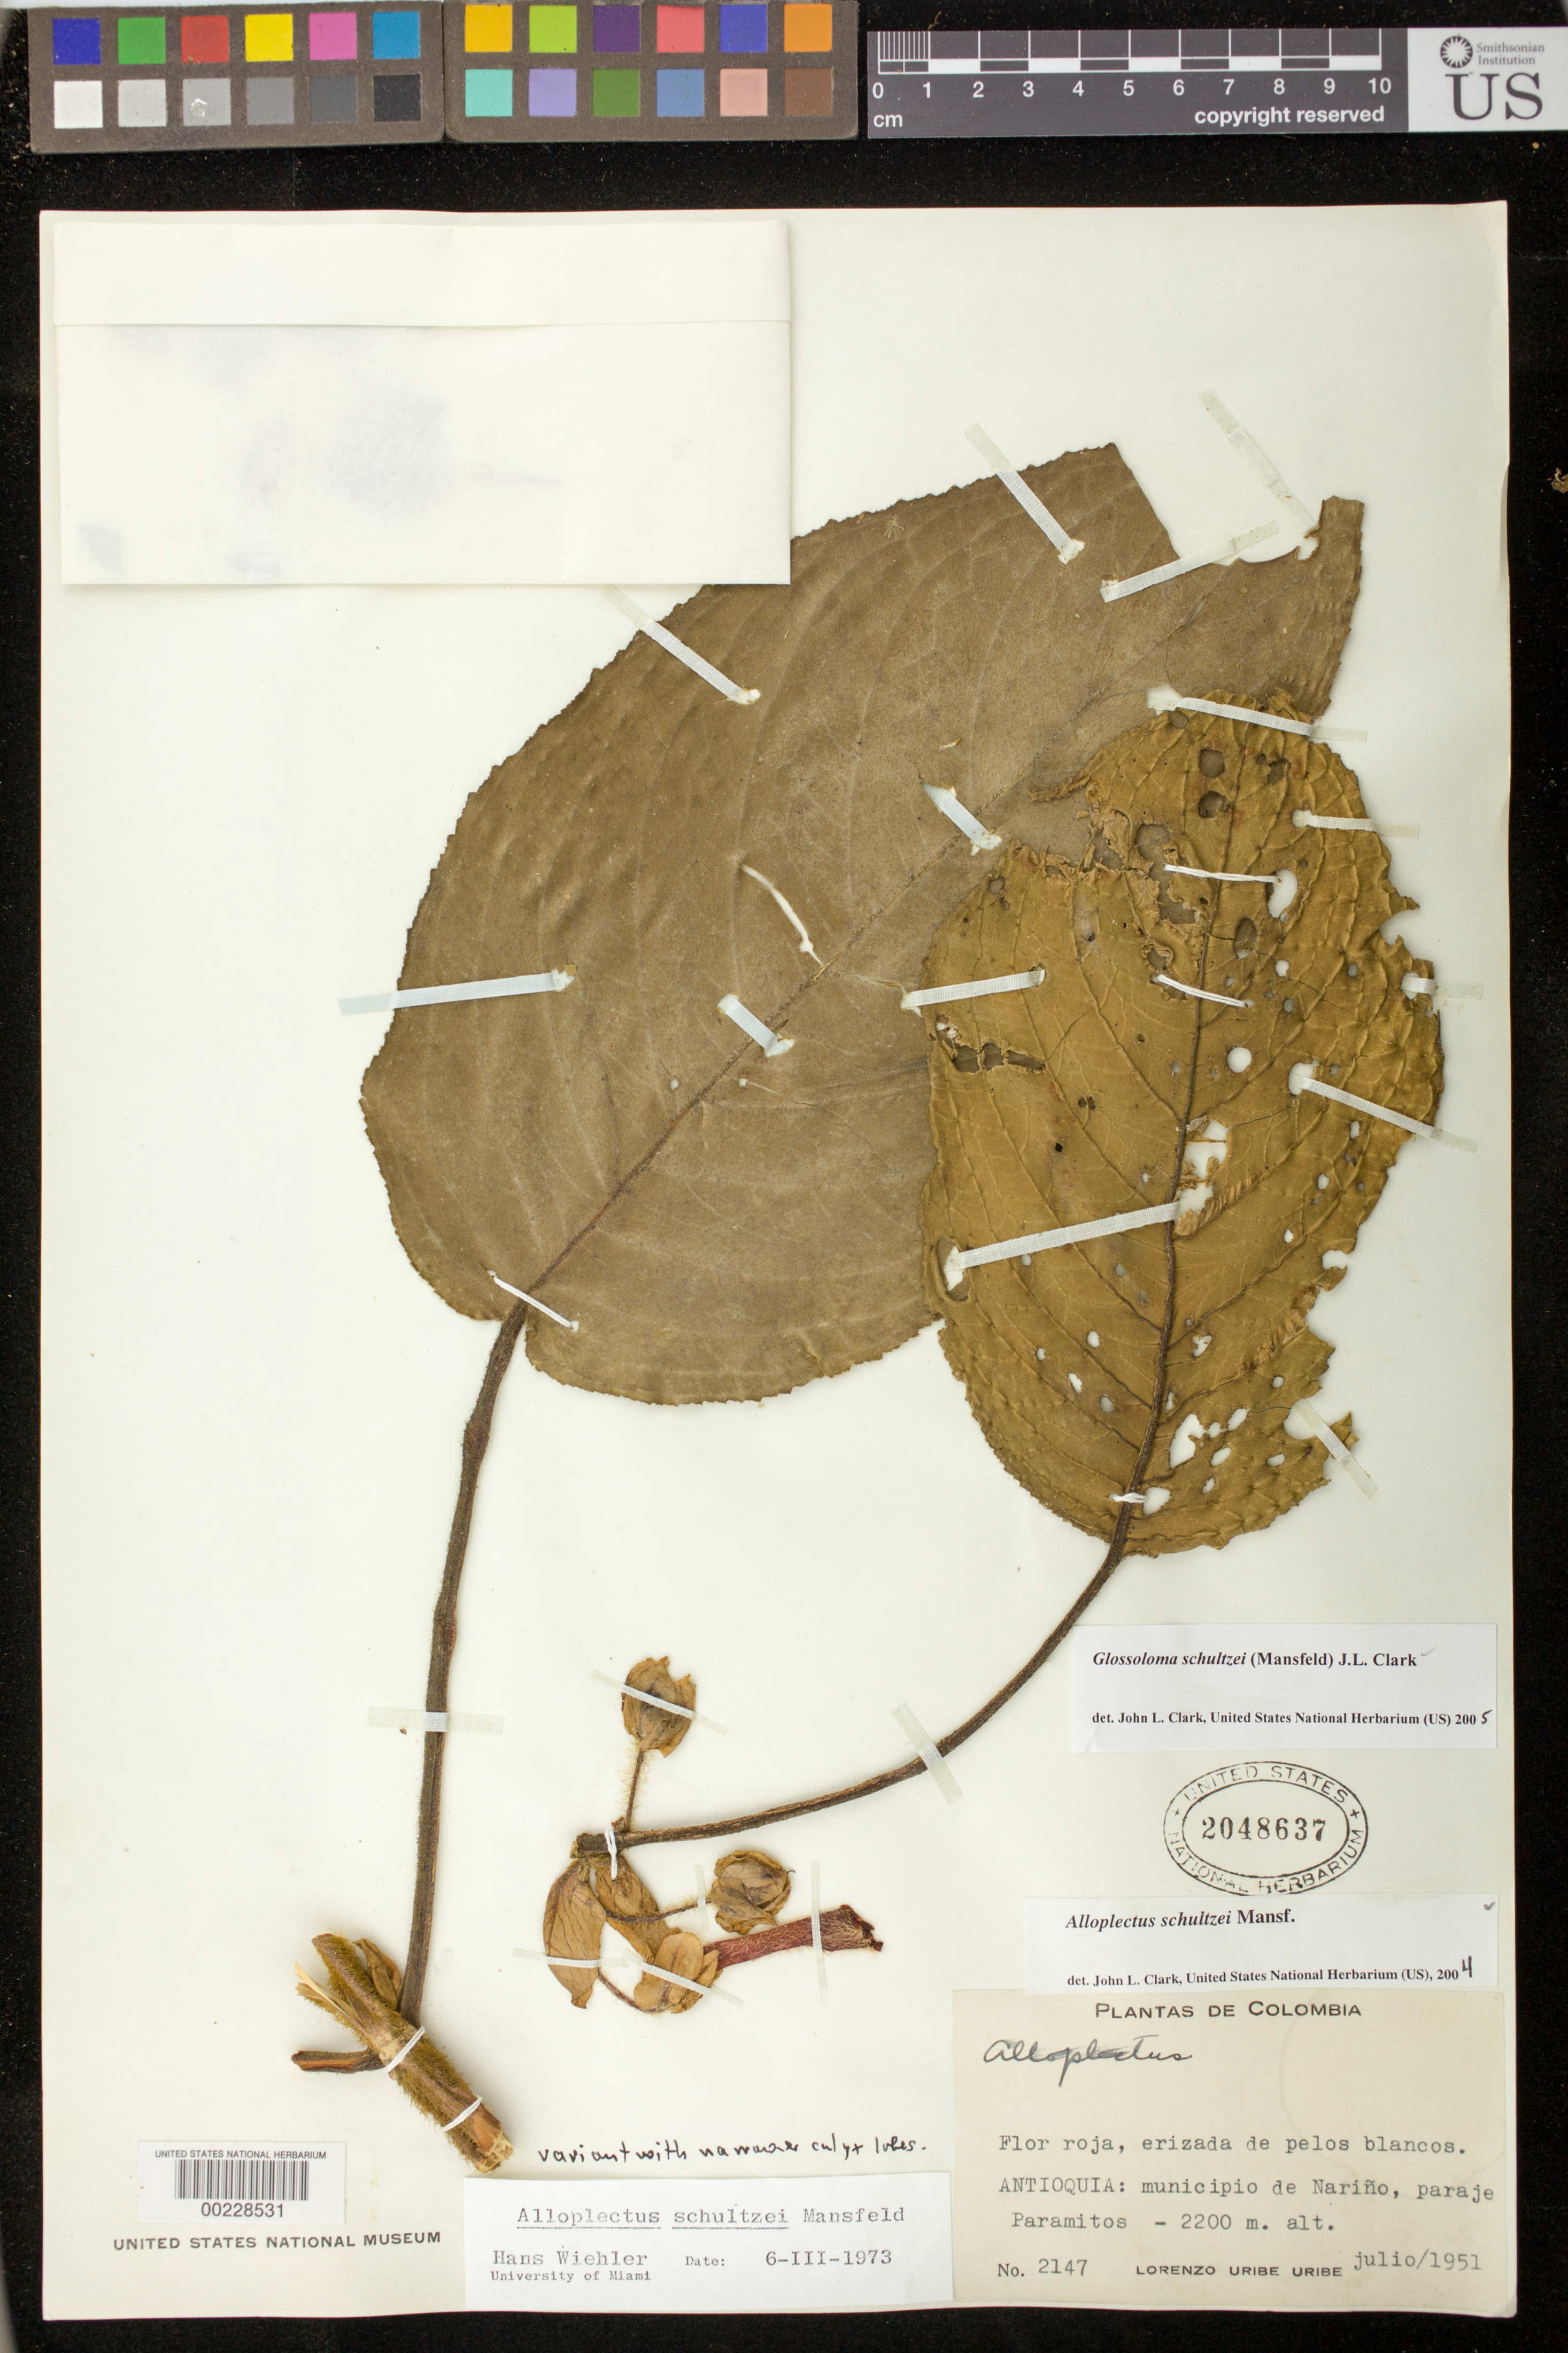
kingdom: Plantae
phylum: Tracheophyta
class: Magnoliopsida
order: Lamiales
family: Gesneriaceae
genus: Glossoloma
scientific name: Glossoloma schultzei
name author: (Mansf.) J.L. Clark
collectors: L. Uribe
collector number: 2147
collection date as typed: Jul 1951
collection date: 1951-07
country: Colombia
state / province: Antioquia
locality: Mun. of Narino, Paraje Paramitos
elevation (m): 2200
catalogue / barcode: US 2048637